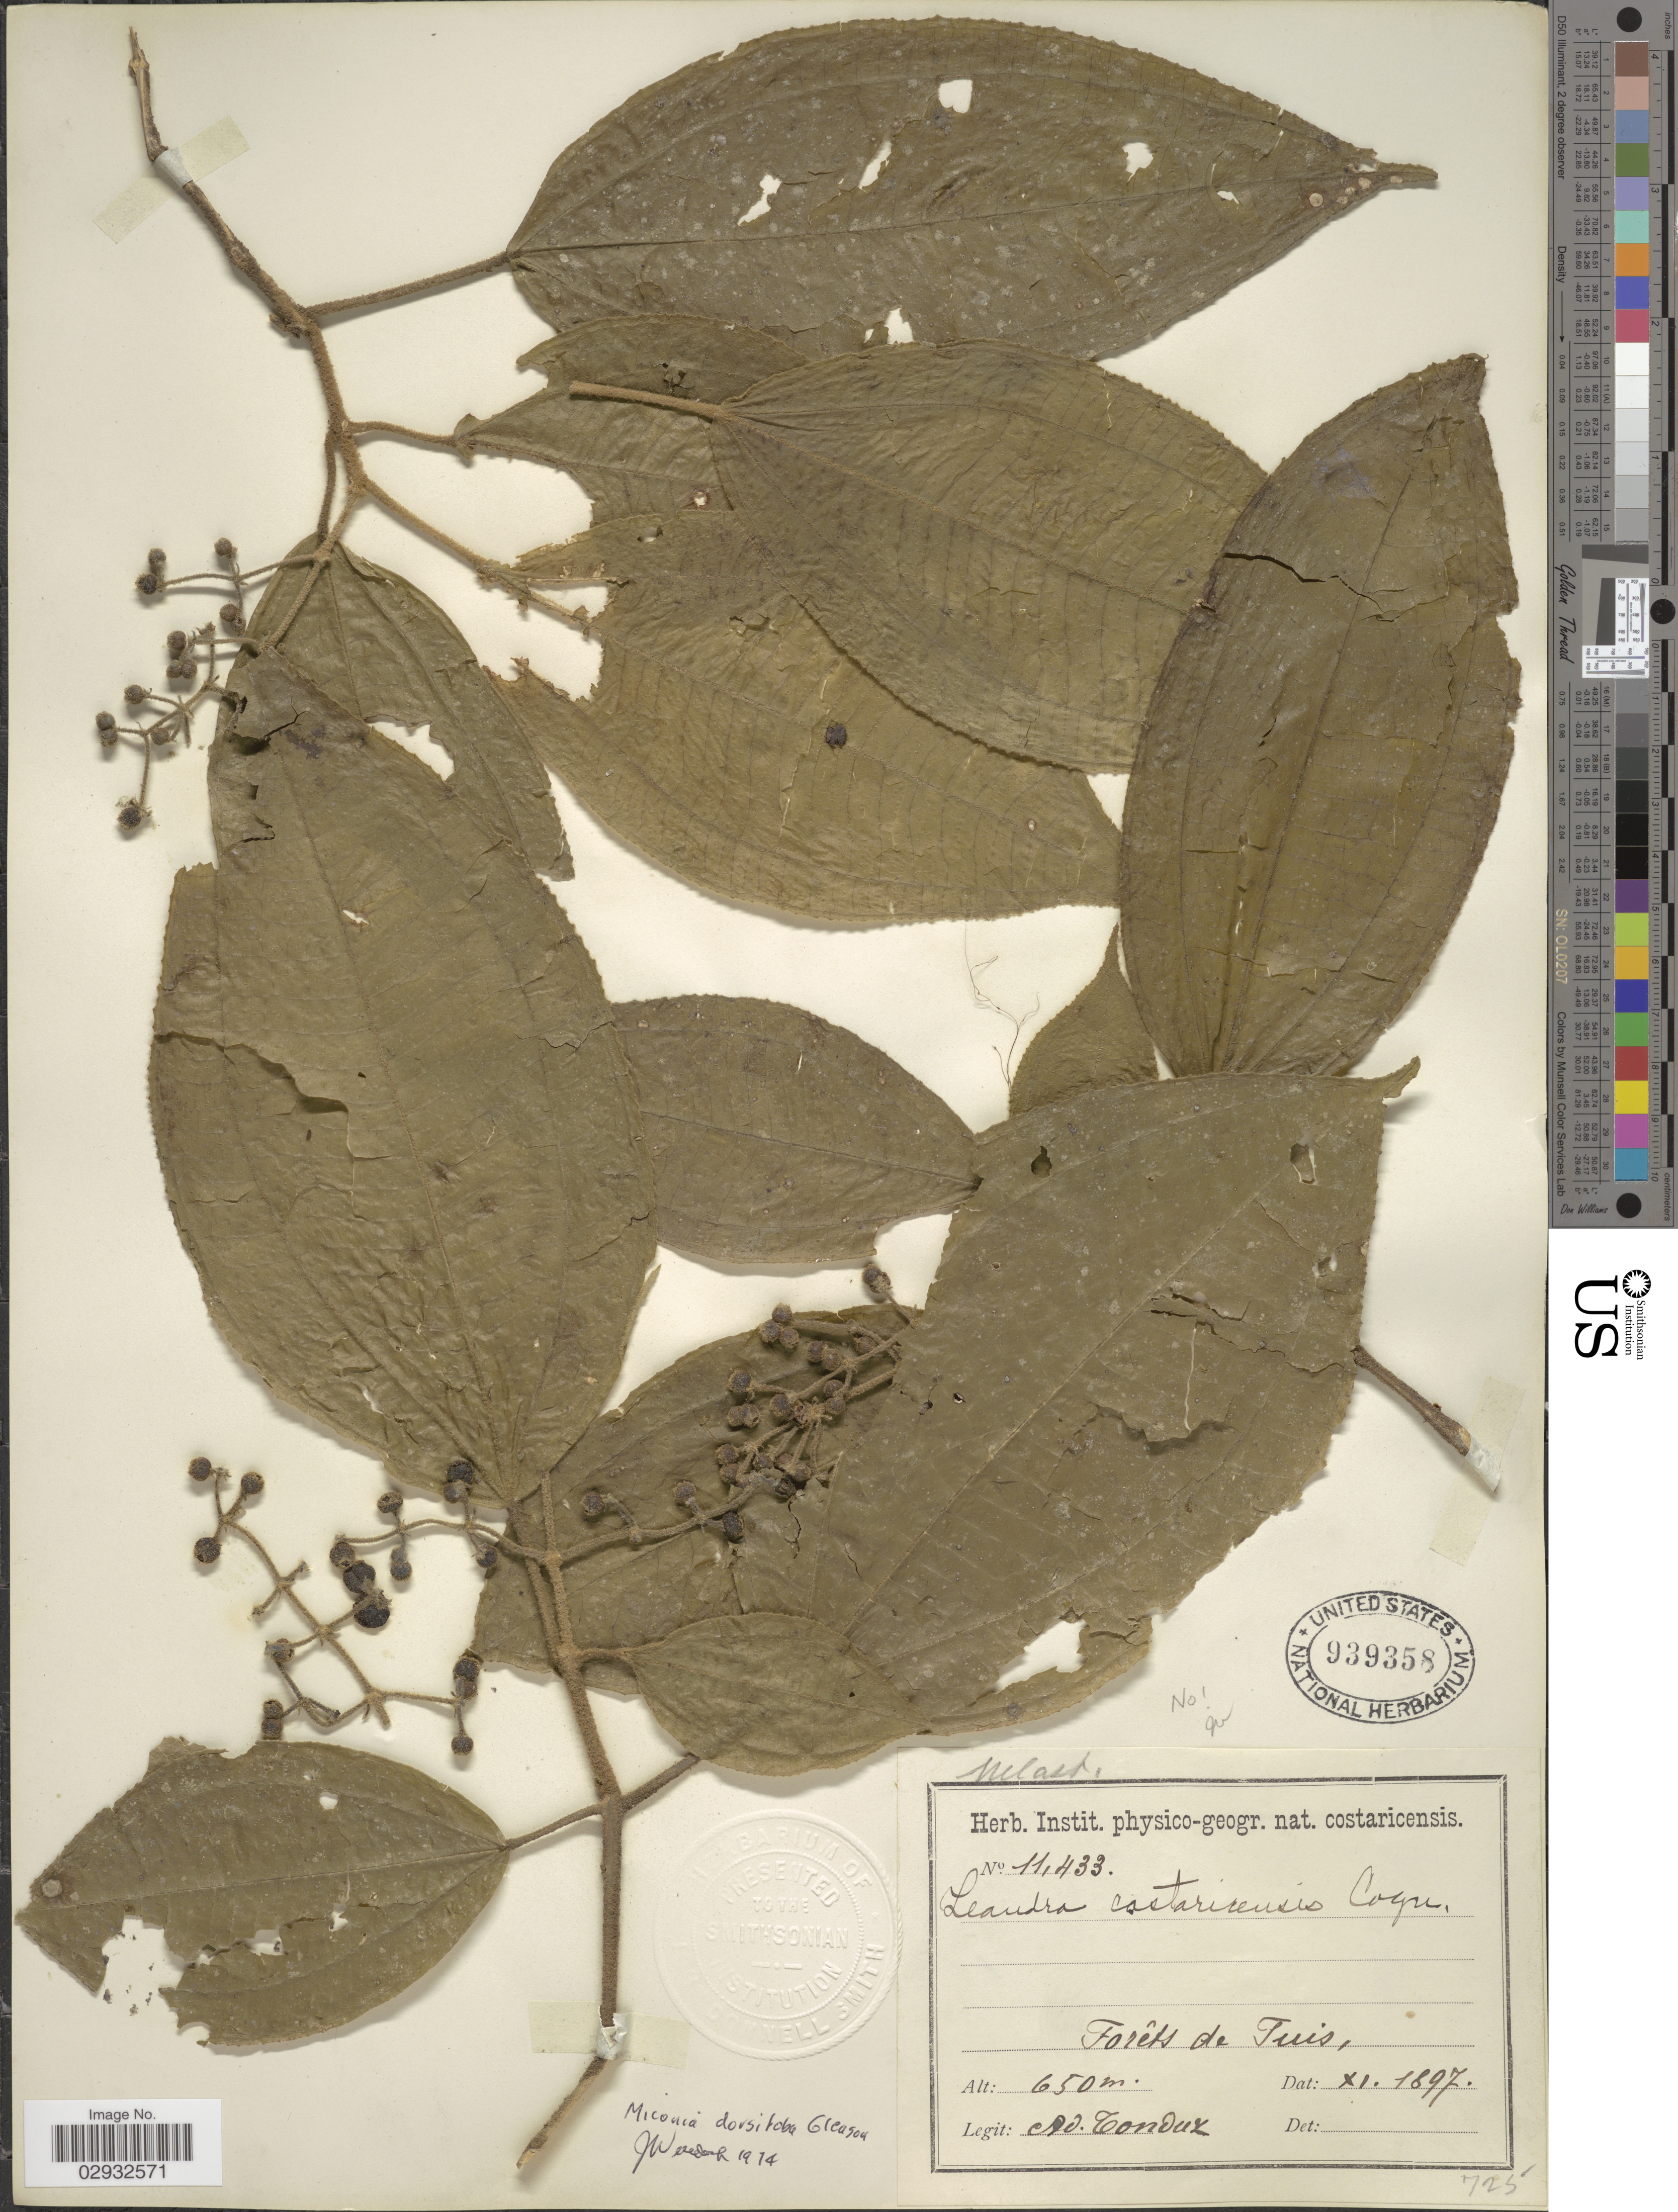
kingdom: Plantae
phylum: Tracheophyta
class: Magnoliopsida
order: Myrtales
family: Melastomataceae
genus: Miconia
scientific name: Miconia dorsiloba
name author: Gleason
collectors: A. Tonduz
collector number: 11433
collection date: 1897-11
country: Costa Rica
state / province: Cartago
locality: Forêts de Tuis.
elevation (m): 650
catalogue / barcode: US 939358